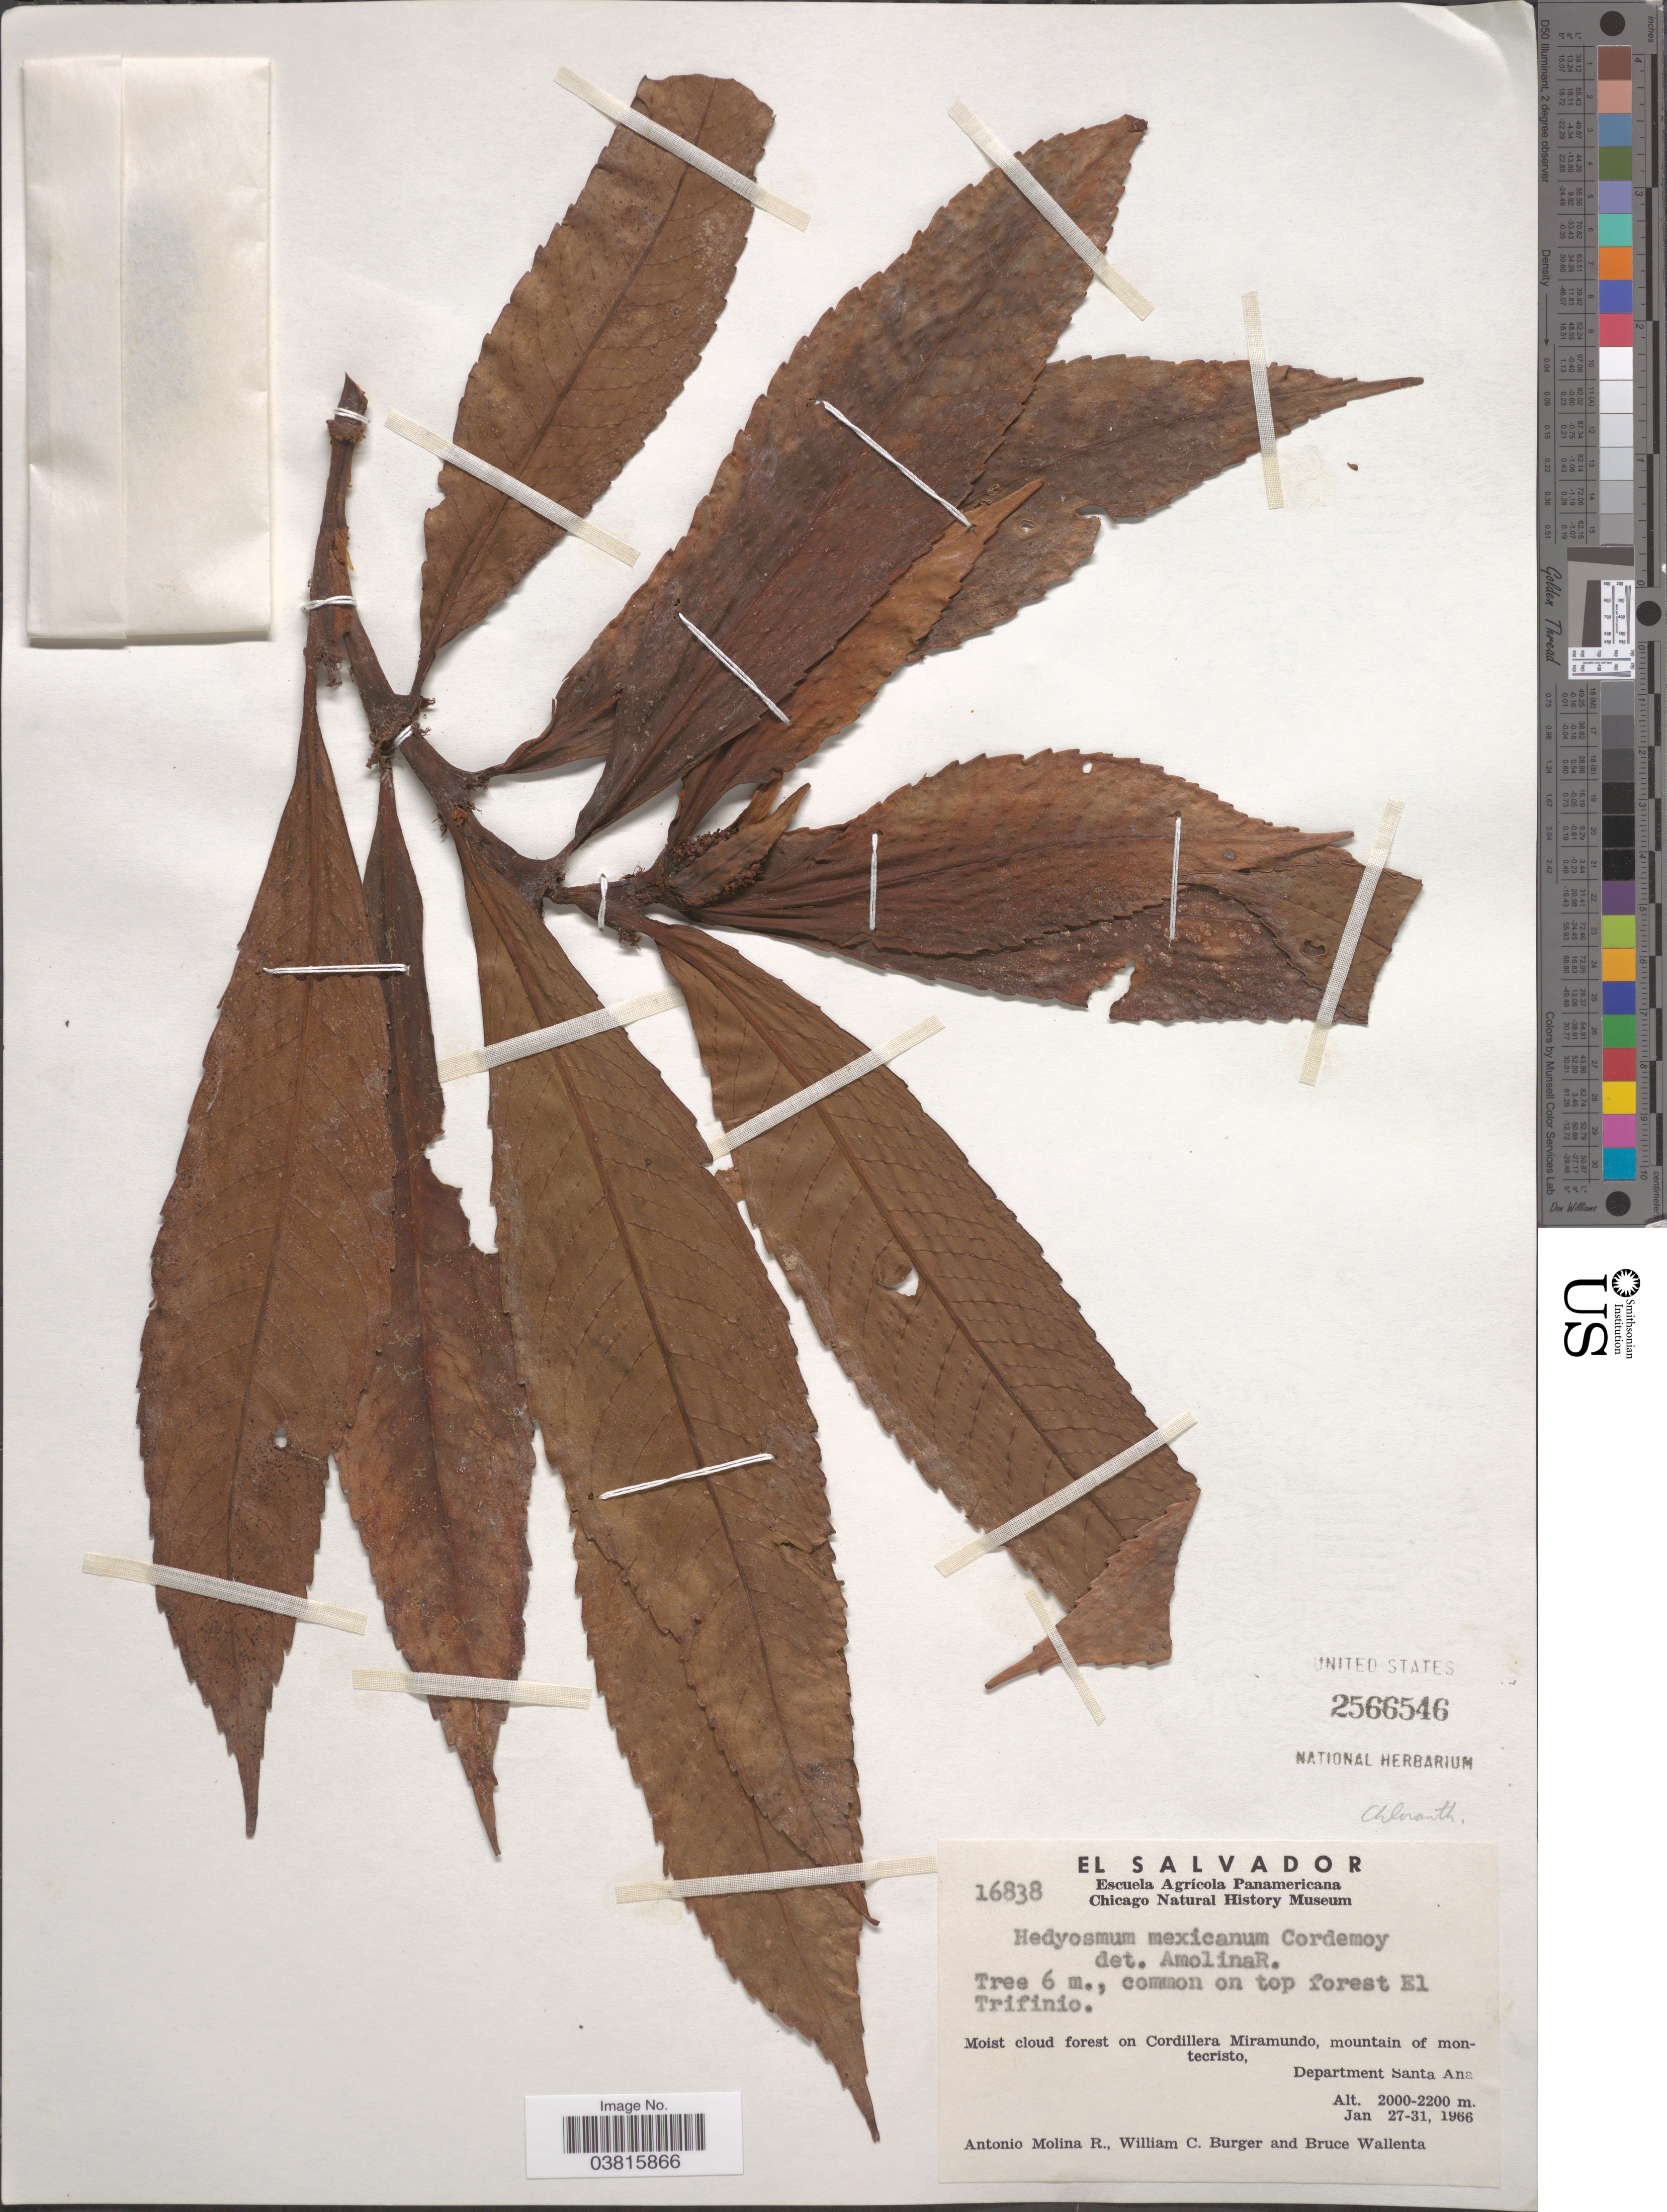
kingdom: Plantae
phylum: Tracheophyta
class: Magnoliopsida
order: Chloranthales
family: Chloranthaceae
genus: Hedyosmum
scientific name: Hedyosmum artocarpus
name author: Solms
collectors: A. Molina R., W. Burger & B. Wallenta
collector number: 16838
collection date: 1966-01-27/1966-01-31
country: El Salvador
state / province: Santa Ana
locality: Common on top forest El Trifinio. Moist cloud forest on Cordillera Miramundo, mountain of montecristo, Department Santa Ana.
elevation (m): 2000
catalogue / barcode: US 2566546